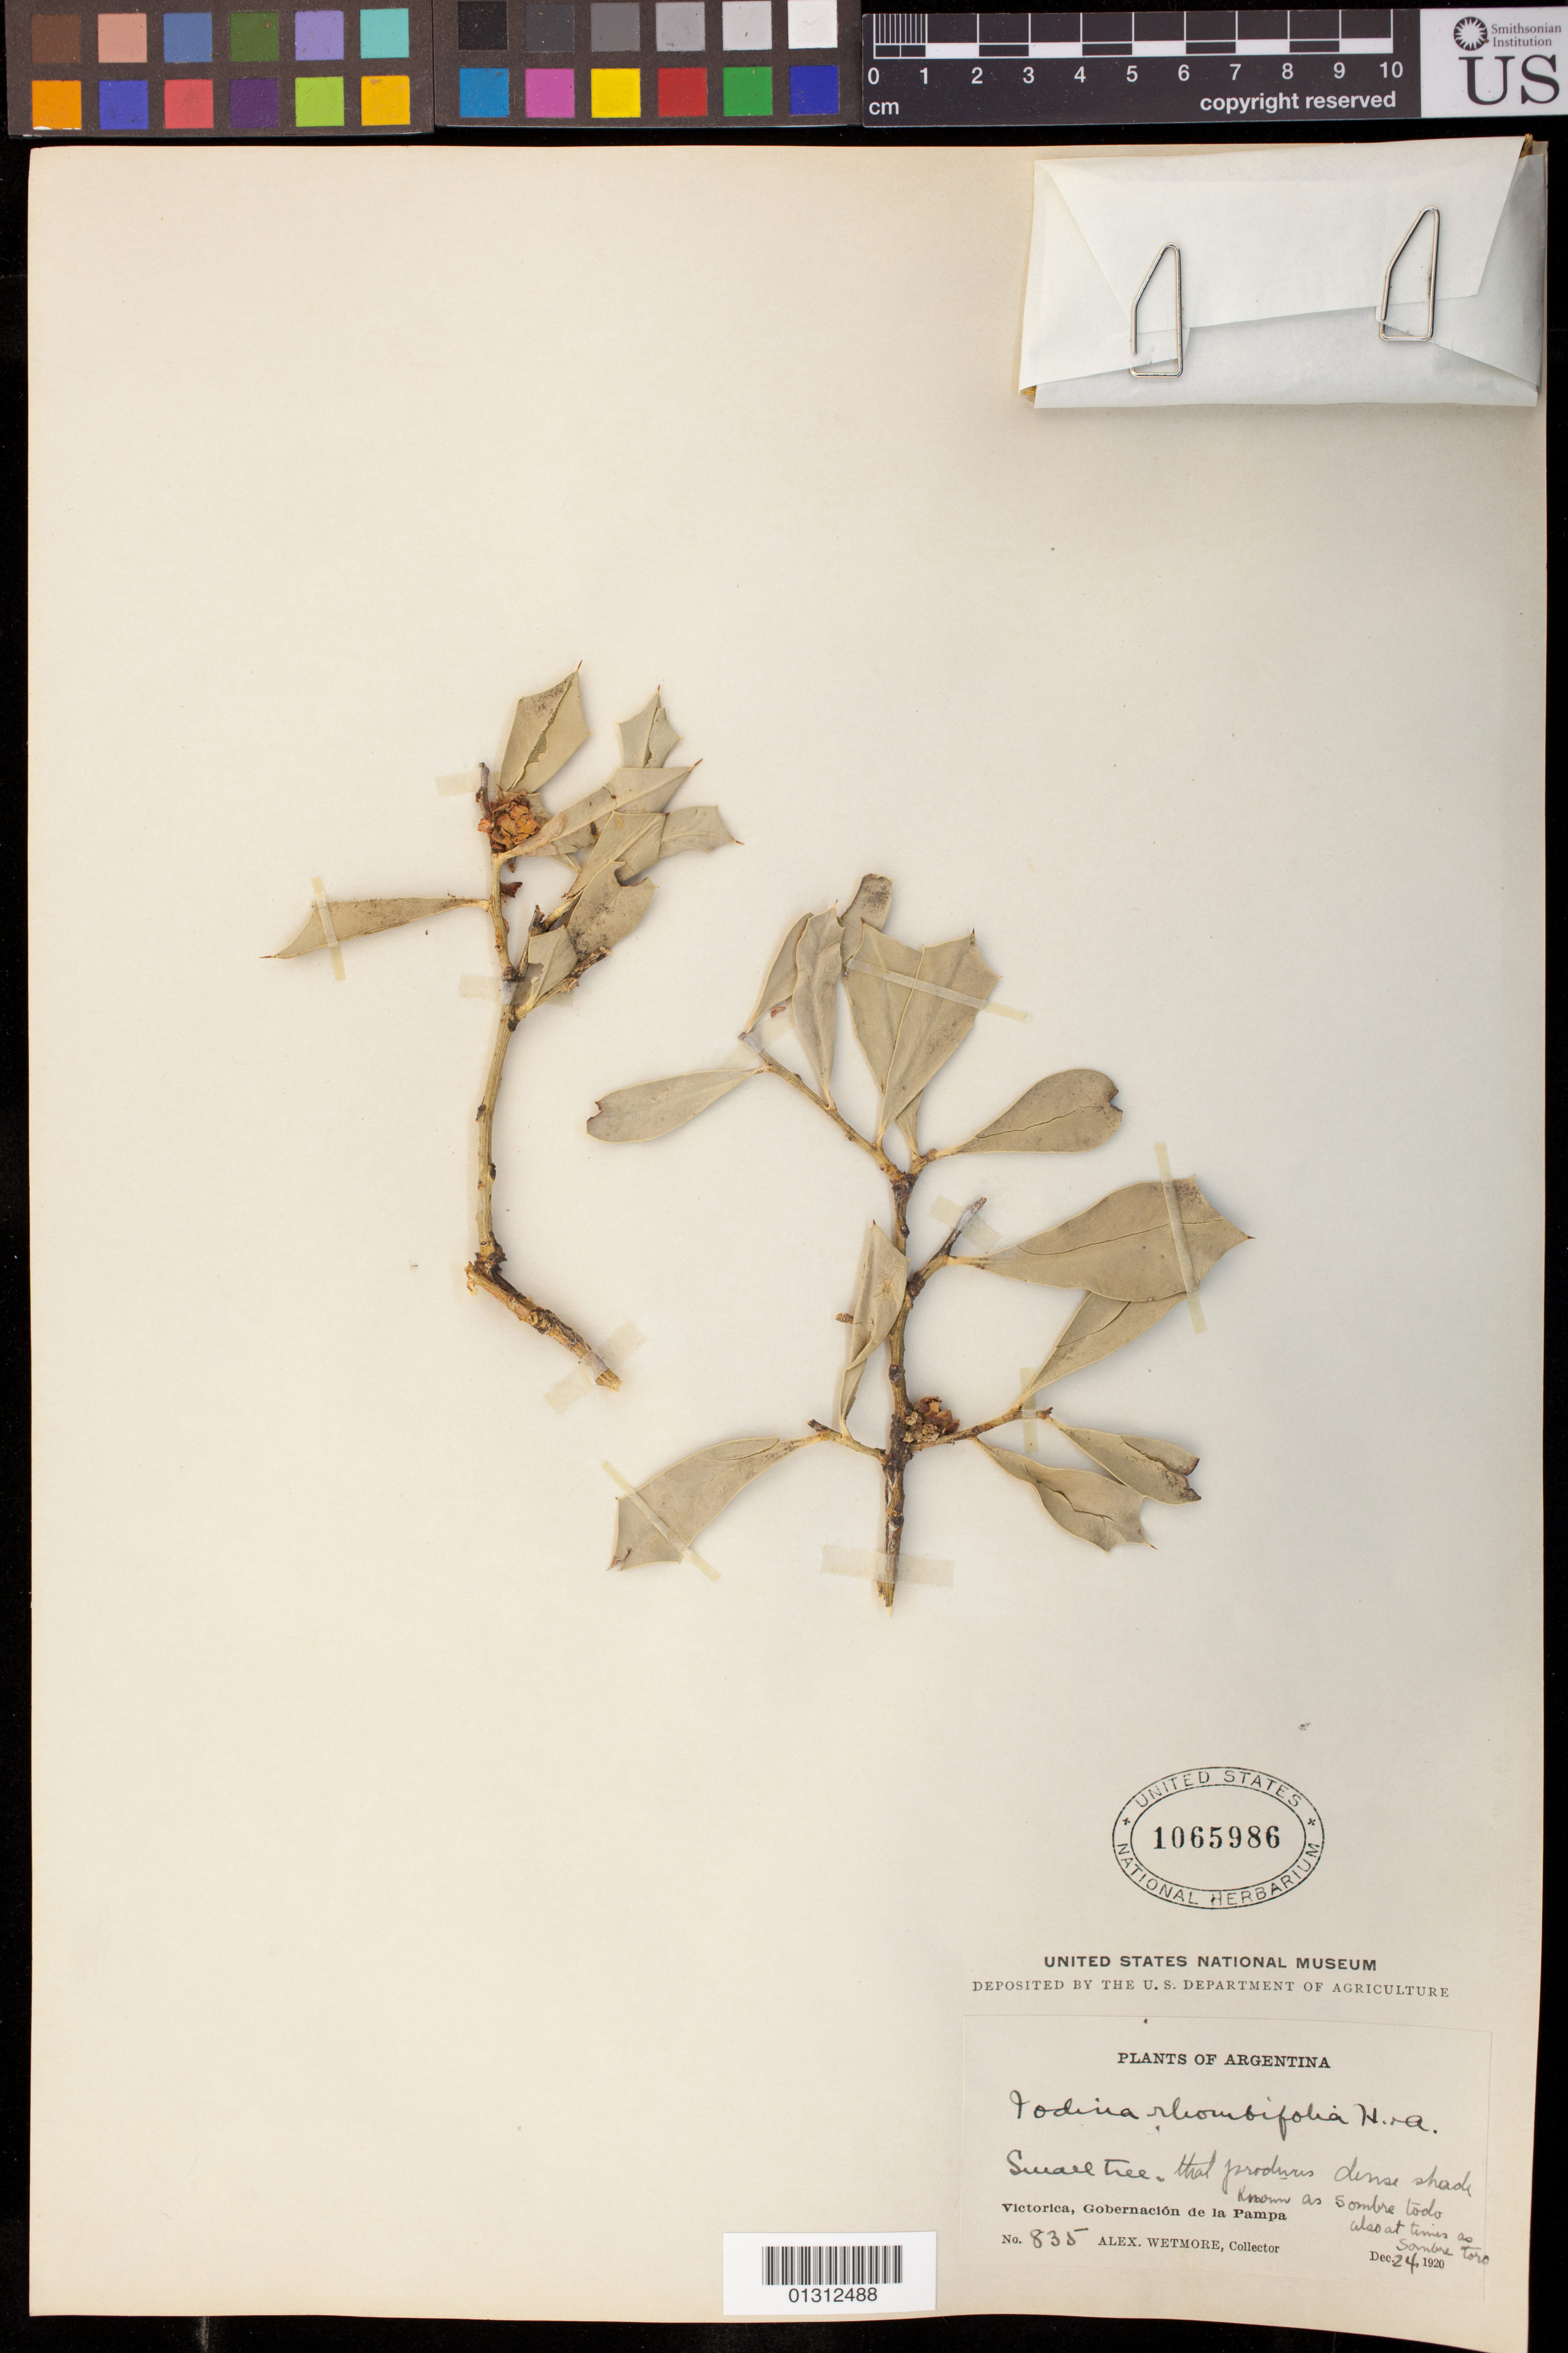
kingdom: Plantae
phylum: Tracheophyta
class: Magnoliopsida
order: Santalales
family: Cervantesiaceae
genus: Jodina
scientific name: Jodina rhombifolia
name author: (Hook. & Arn.) Reissek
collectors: A. Wetmore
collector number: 835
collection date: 1920-12-24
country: Argentina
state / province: La Pampa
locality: Victorica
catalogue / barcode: US 1065986